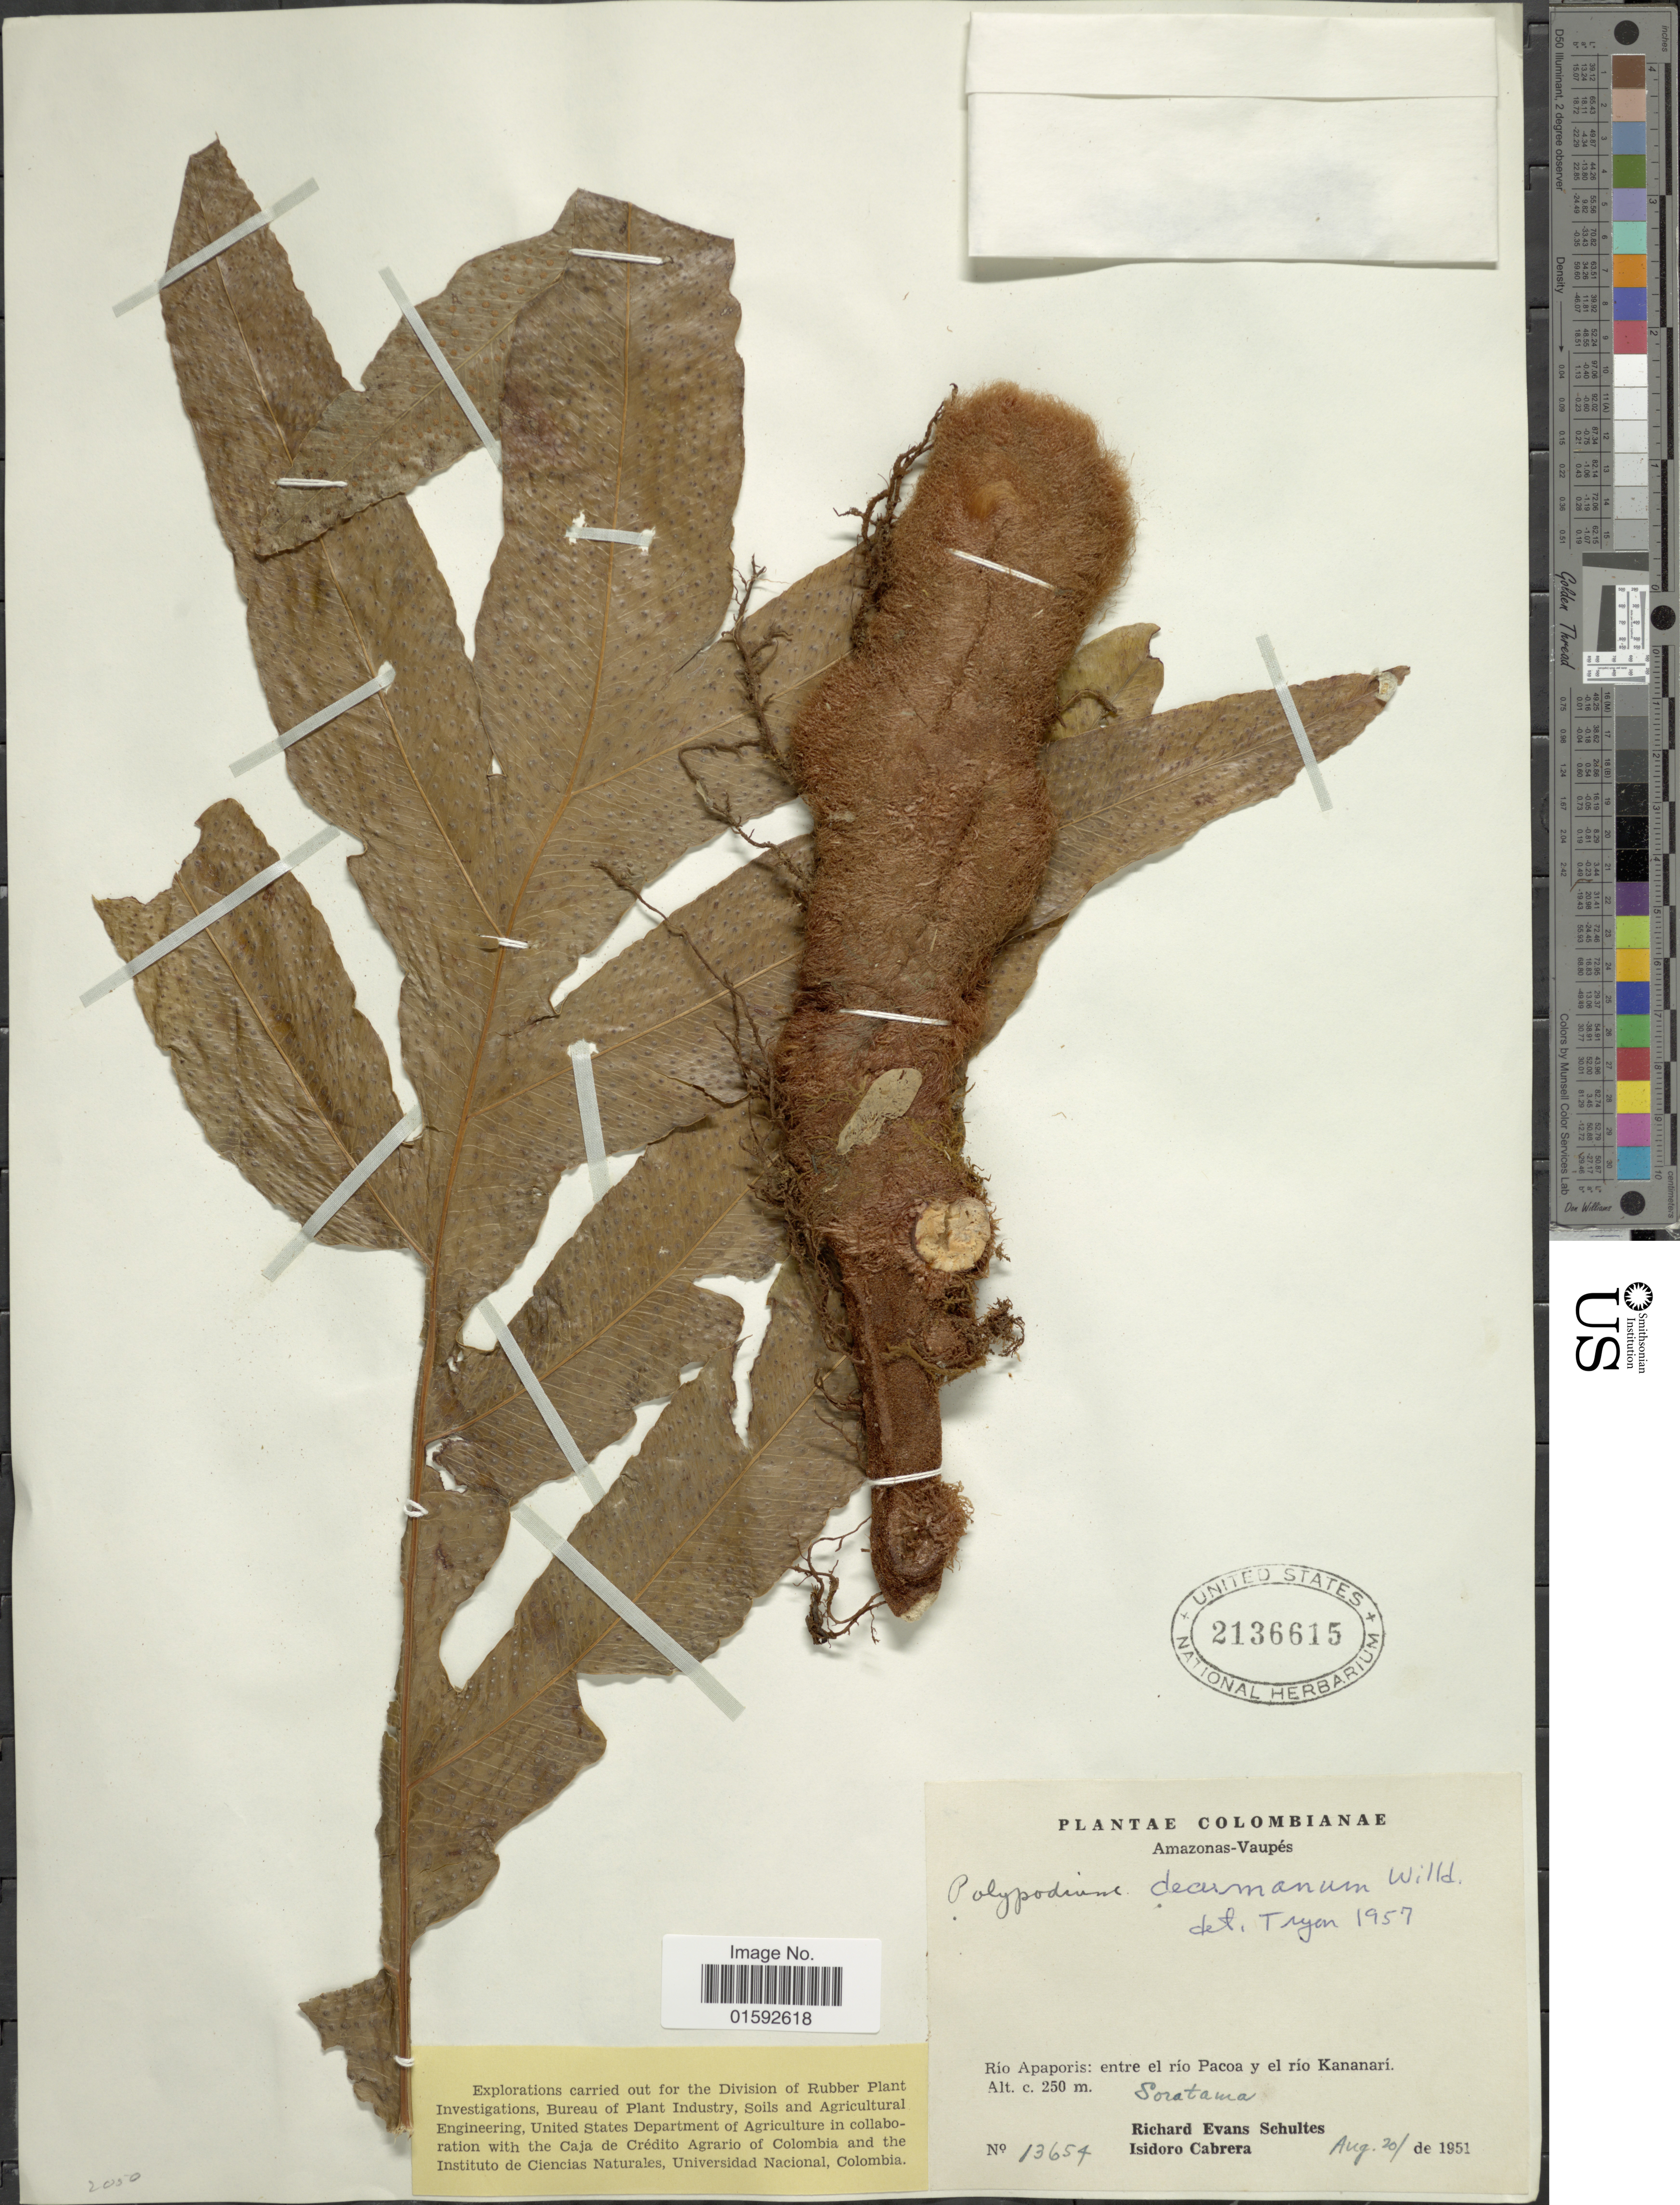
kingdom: Plantae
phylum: Tracheophyta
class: Polypodiopsida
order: Polypodiales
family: Polypodiaceae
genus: Phlebodium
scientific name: Phlebodium decumanum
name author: (Willd.) J. Sm.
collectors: R. E. Schultes & I. Cabrera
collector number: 13654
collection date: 1951-08-20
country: Colombia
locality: Colombianae, Amazonas-Vaupes, Río Apaporis: entre el río Pacao y el río Kananarí, Soratama.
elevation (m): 250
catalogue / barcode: US 2136615